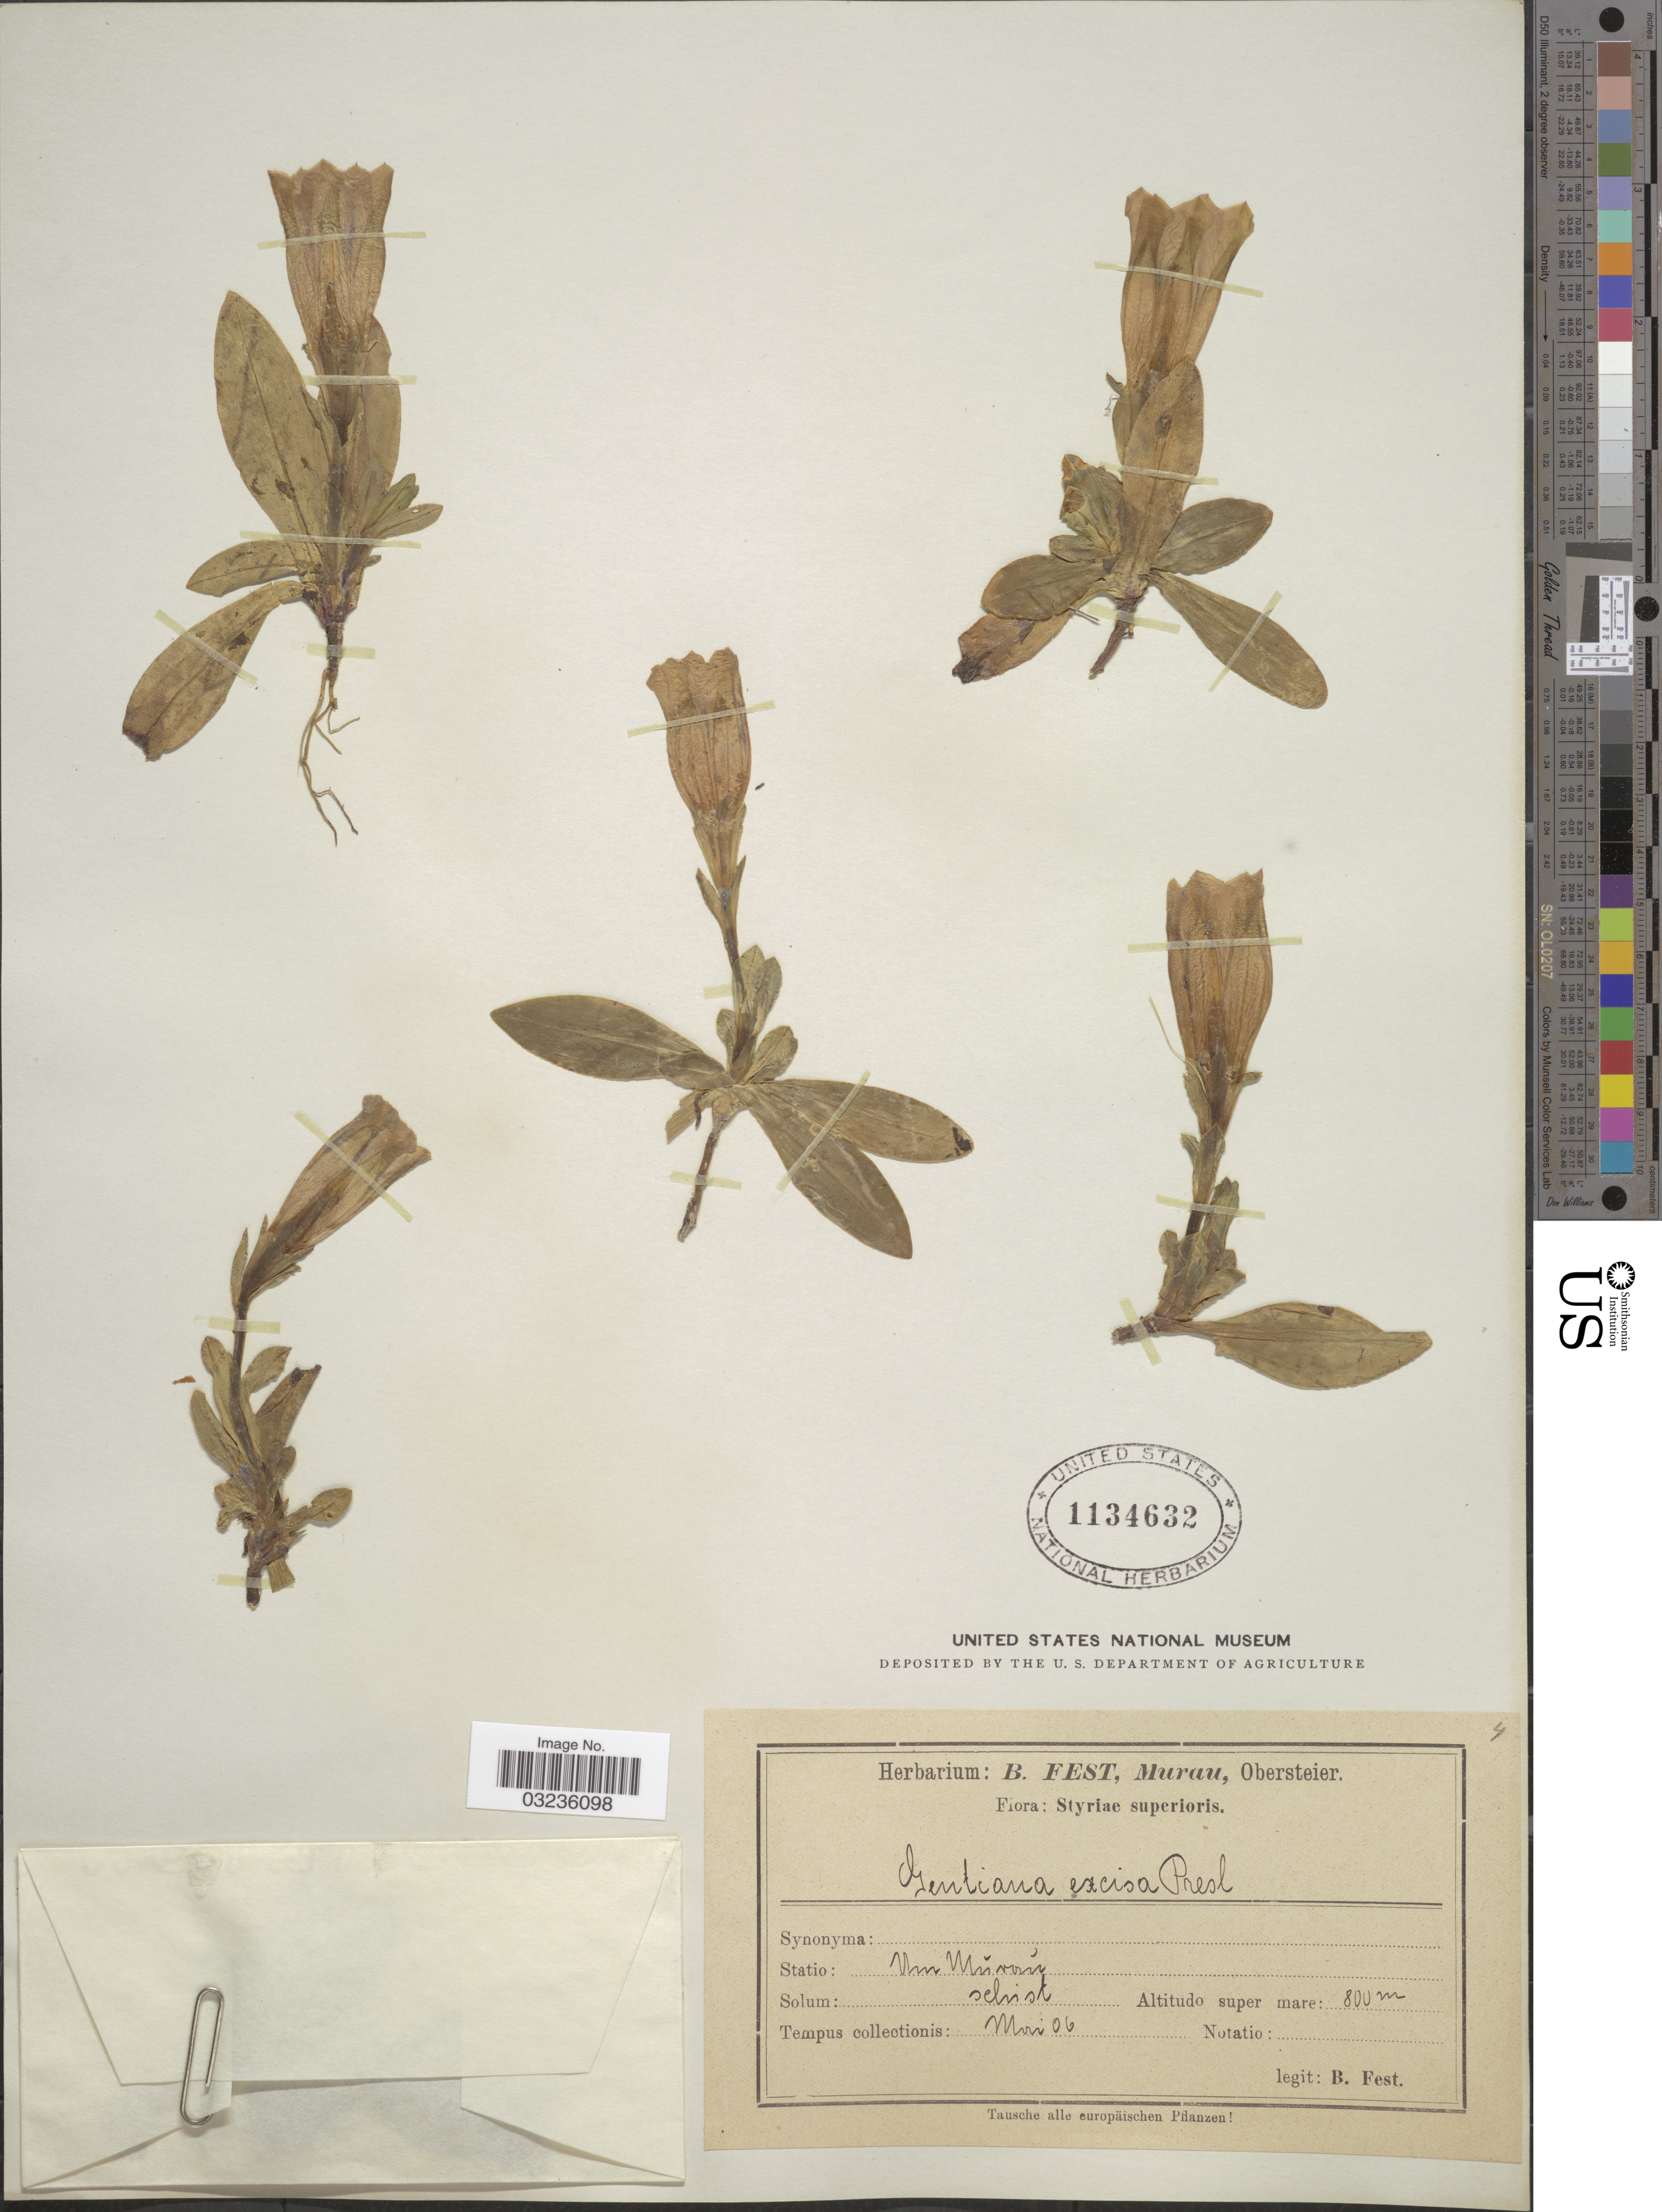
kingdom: Plantae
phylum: Tracheophyta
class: Magnoliopsida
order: Gentianales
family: Gentianaceae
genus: Gentiana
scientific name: Gentiana excisa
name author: C. Presl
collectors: B. Fest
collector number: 4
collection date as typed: Transcribed d/m/y: /5/6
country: Austria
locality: Styriae superioris, Statio: Um Misvong [interpreted].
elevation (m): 800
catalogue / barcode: US 1134632